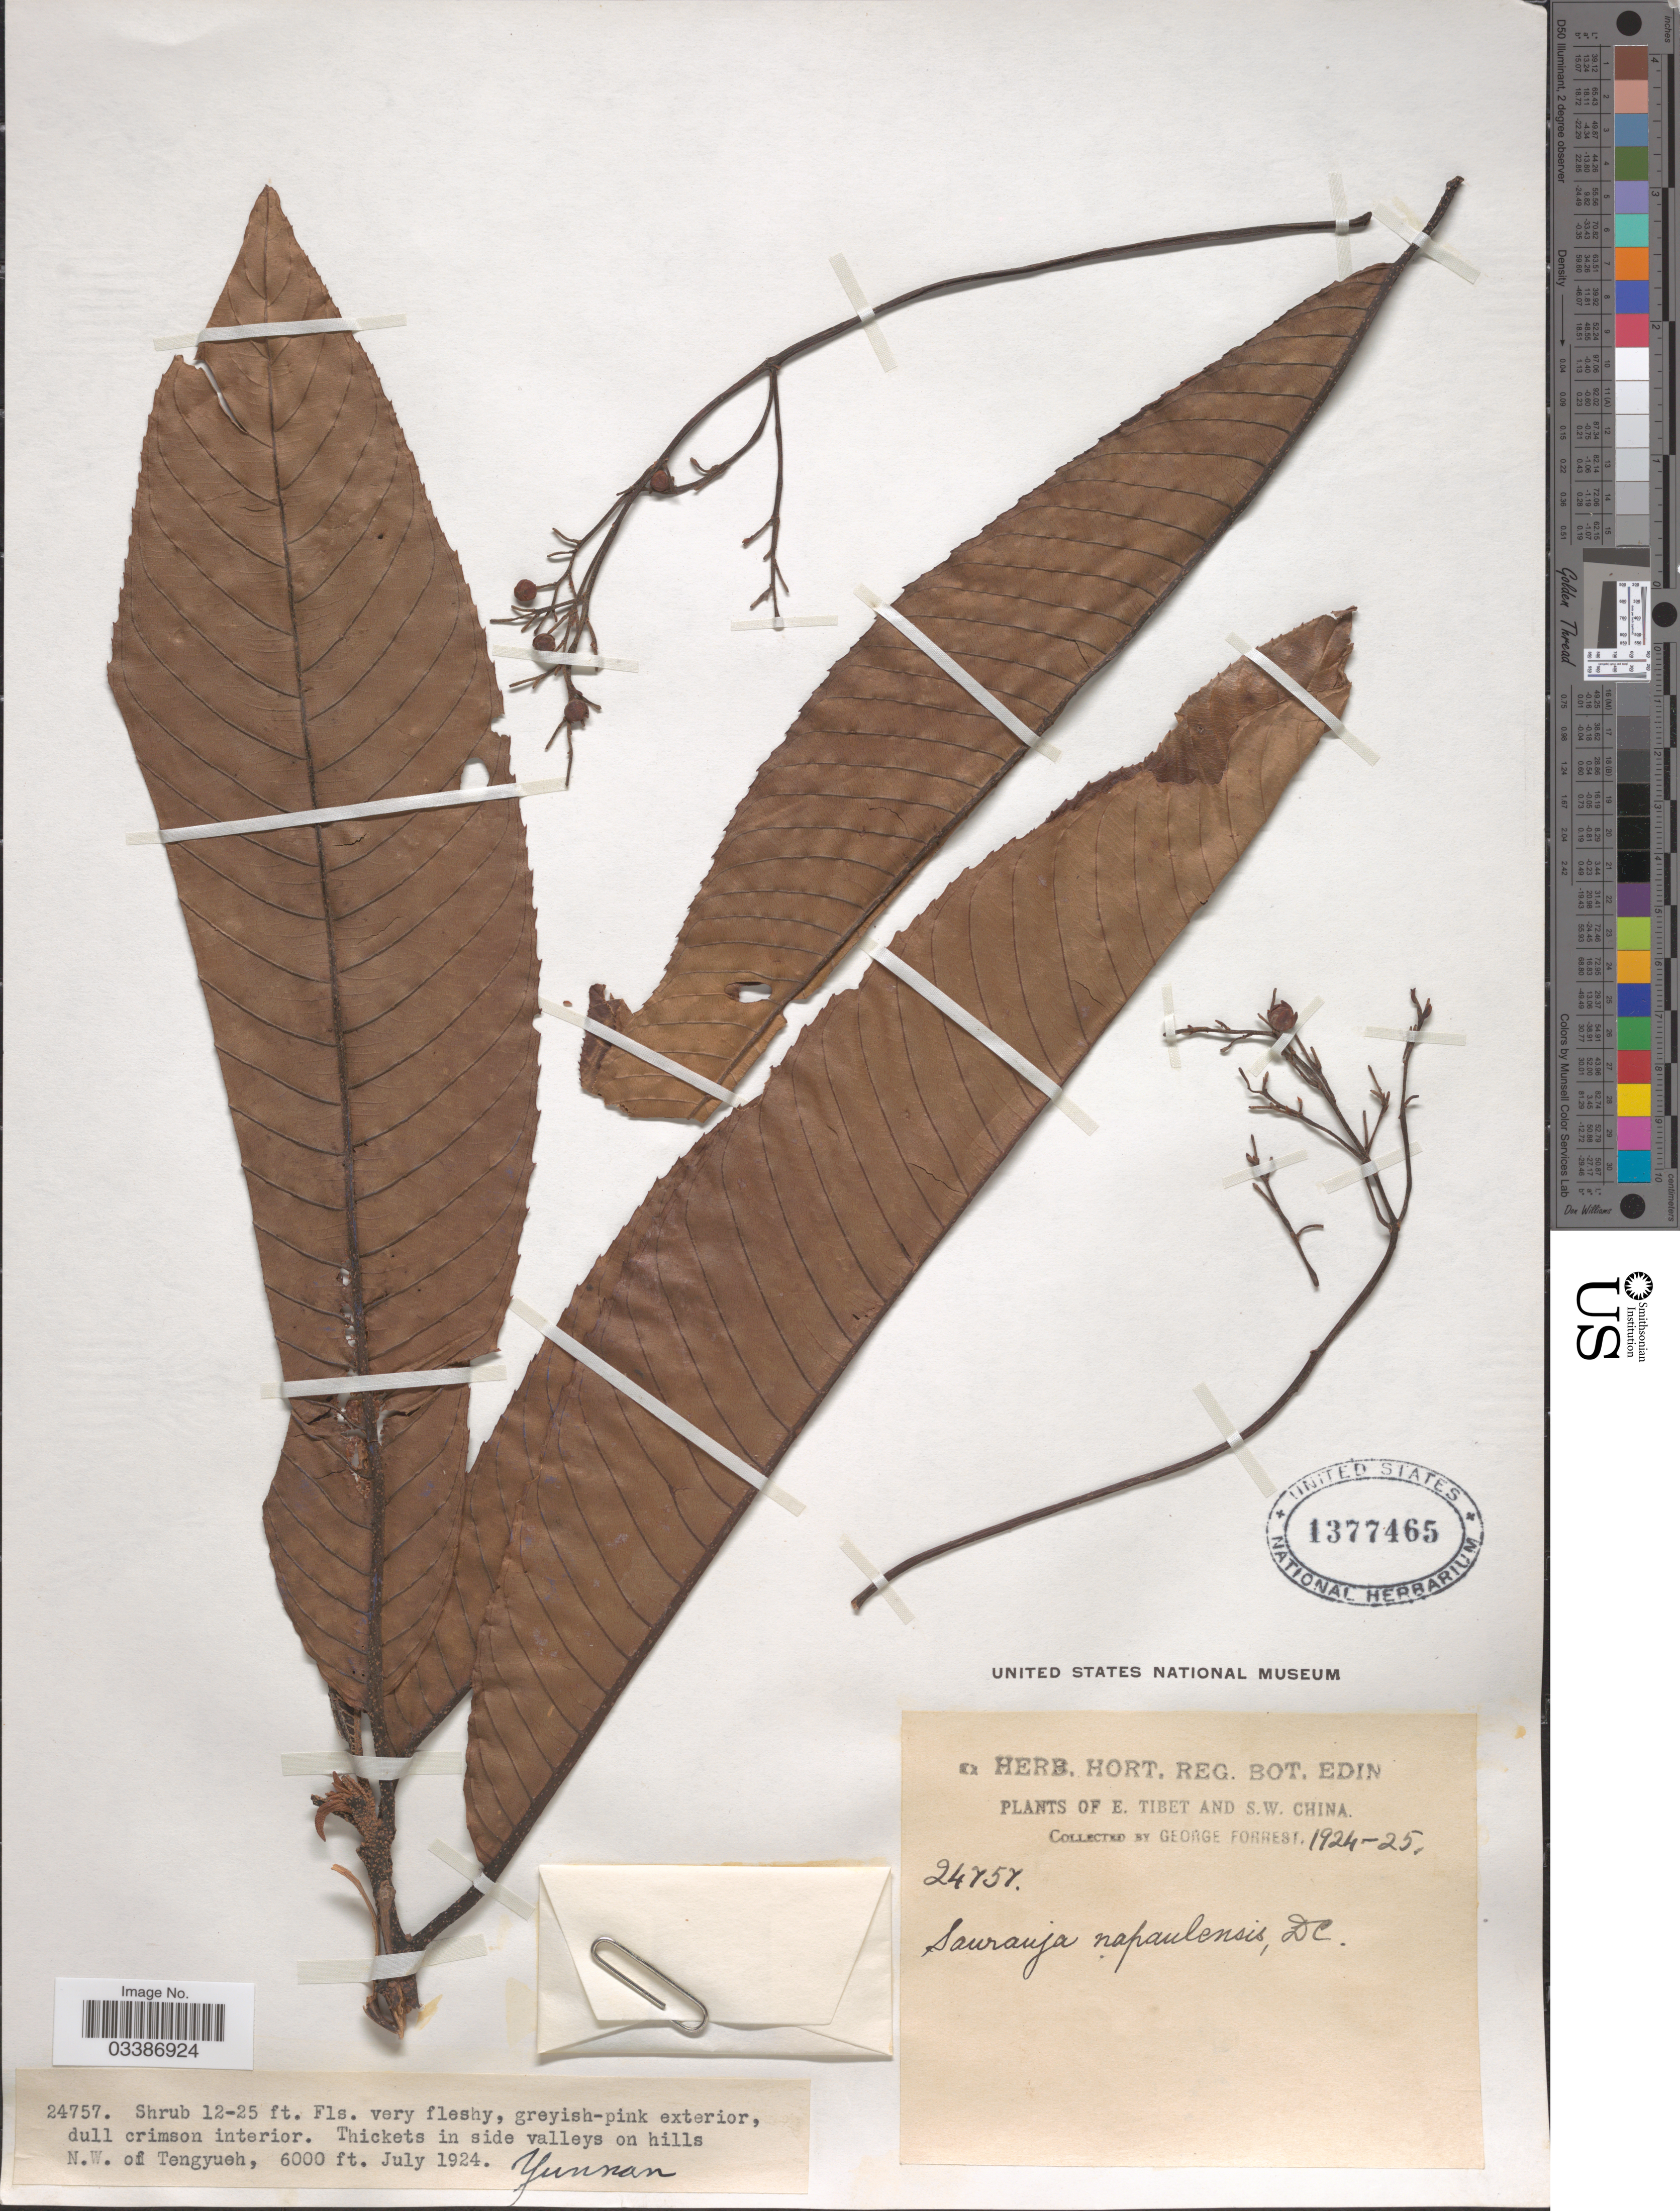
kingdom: Plantae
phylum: Tracheophyta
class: Magnoliopsida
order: Ericales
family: Actinidiaceae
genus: Saurauia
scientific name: Saurauia napaulensis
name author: DC.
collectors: G. Forrest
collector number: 24757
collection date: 1924-07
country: China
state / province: Yunnan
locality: Thickets in side valleys on hills N.W. of Tengyueh. E. Tibet and S. W. China.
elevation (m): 1829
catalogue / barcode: US 1377465